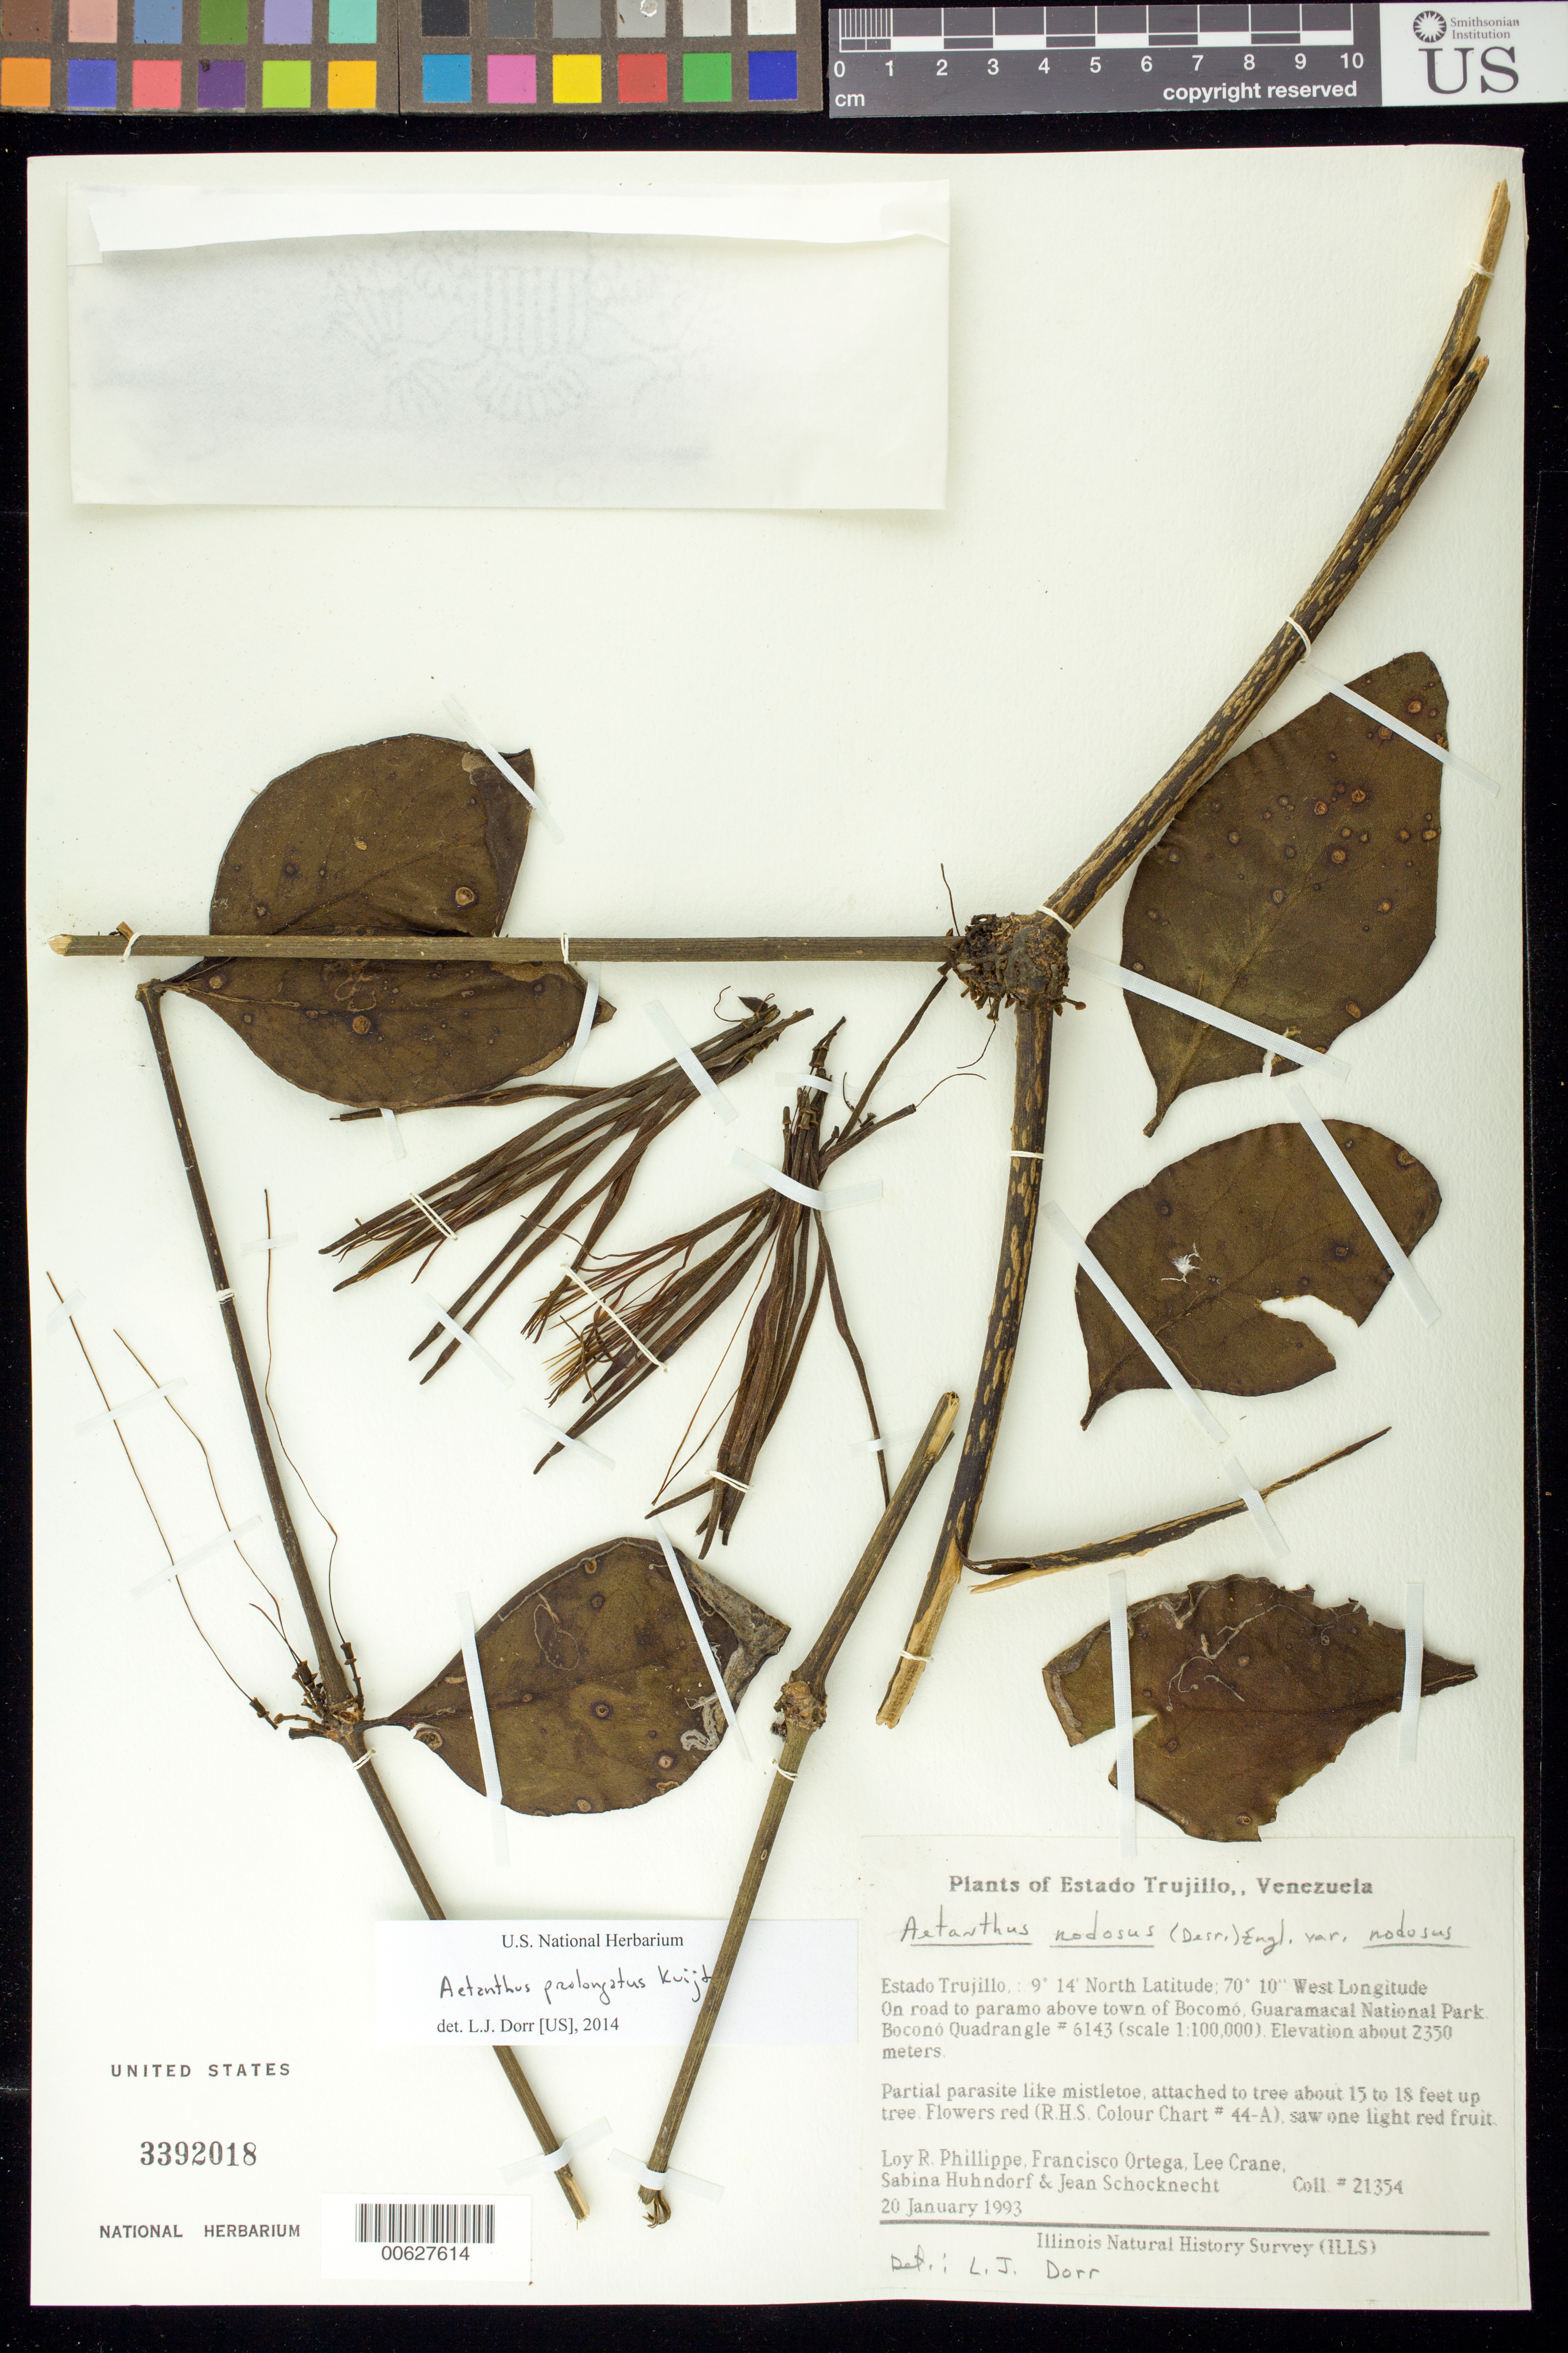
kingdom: Plantae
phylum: Tracheophyta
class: Magnoliopsida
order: Santalales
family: Loranthaceae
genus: Aetanthus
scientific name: Aetanthus prolongatus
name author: Kuijt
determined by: Dorr, L. J., (BOT), Smithsonian Institution - National Museum of Natural History (UNITED STATES)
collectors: L. Phillippe, F. J. Ortega, L. Crane, S. Huhndorf & J. Schocknecht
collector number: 21354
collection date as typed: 20 Jan 1993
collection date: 1993-01-20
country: Venezuela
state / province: Trujillo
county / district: Boconó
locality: Parque Nacional Guaramacal, on road to páramo above town of Boconó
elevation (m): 2350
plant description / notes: PORT, US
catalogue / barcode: US 3392018